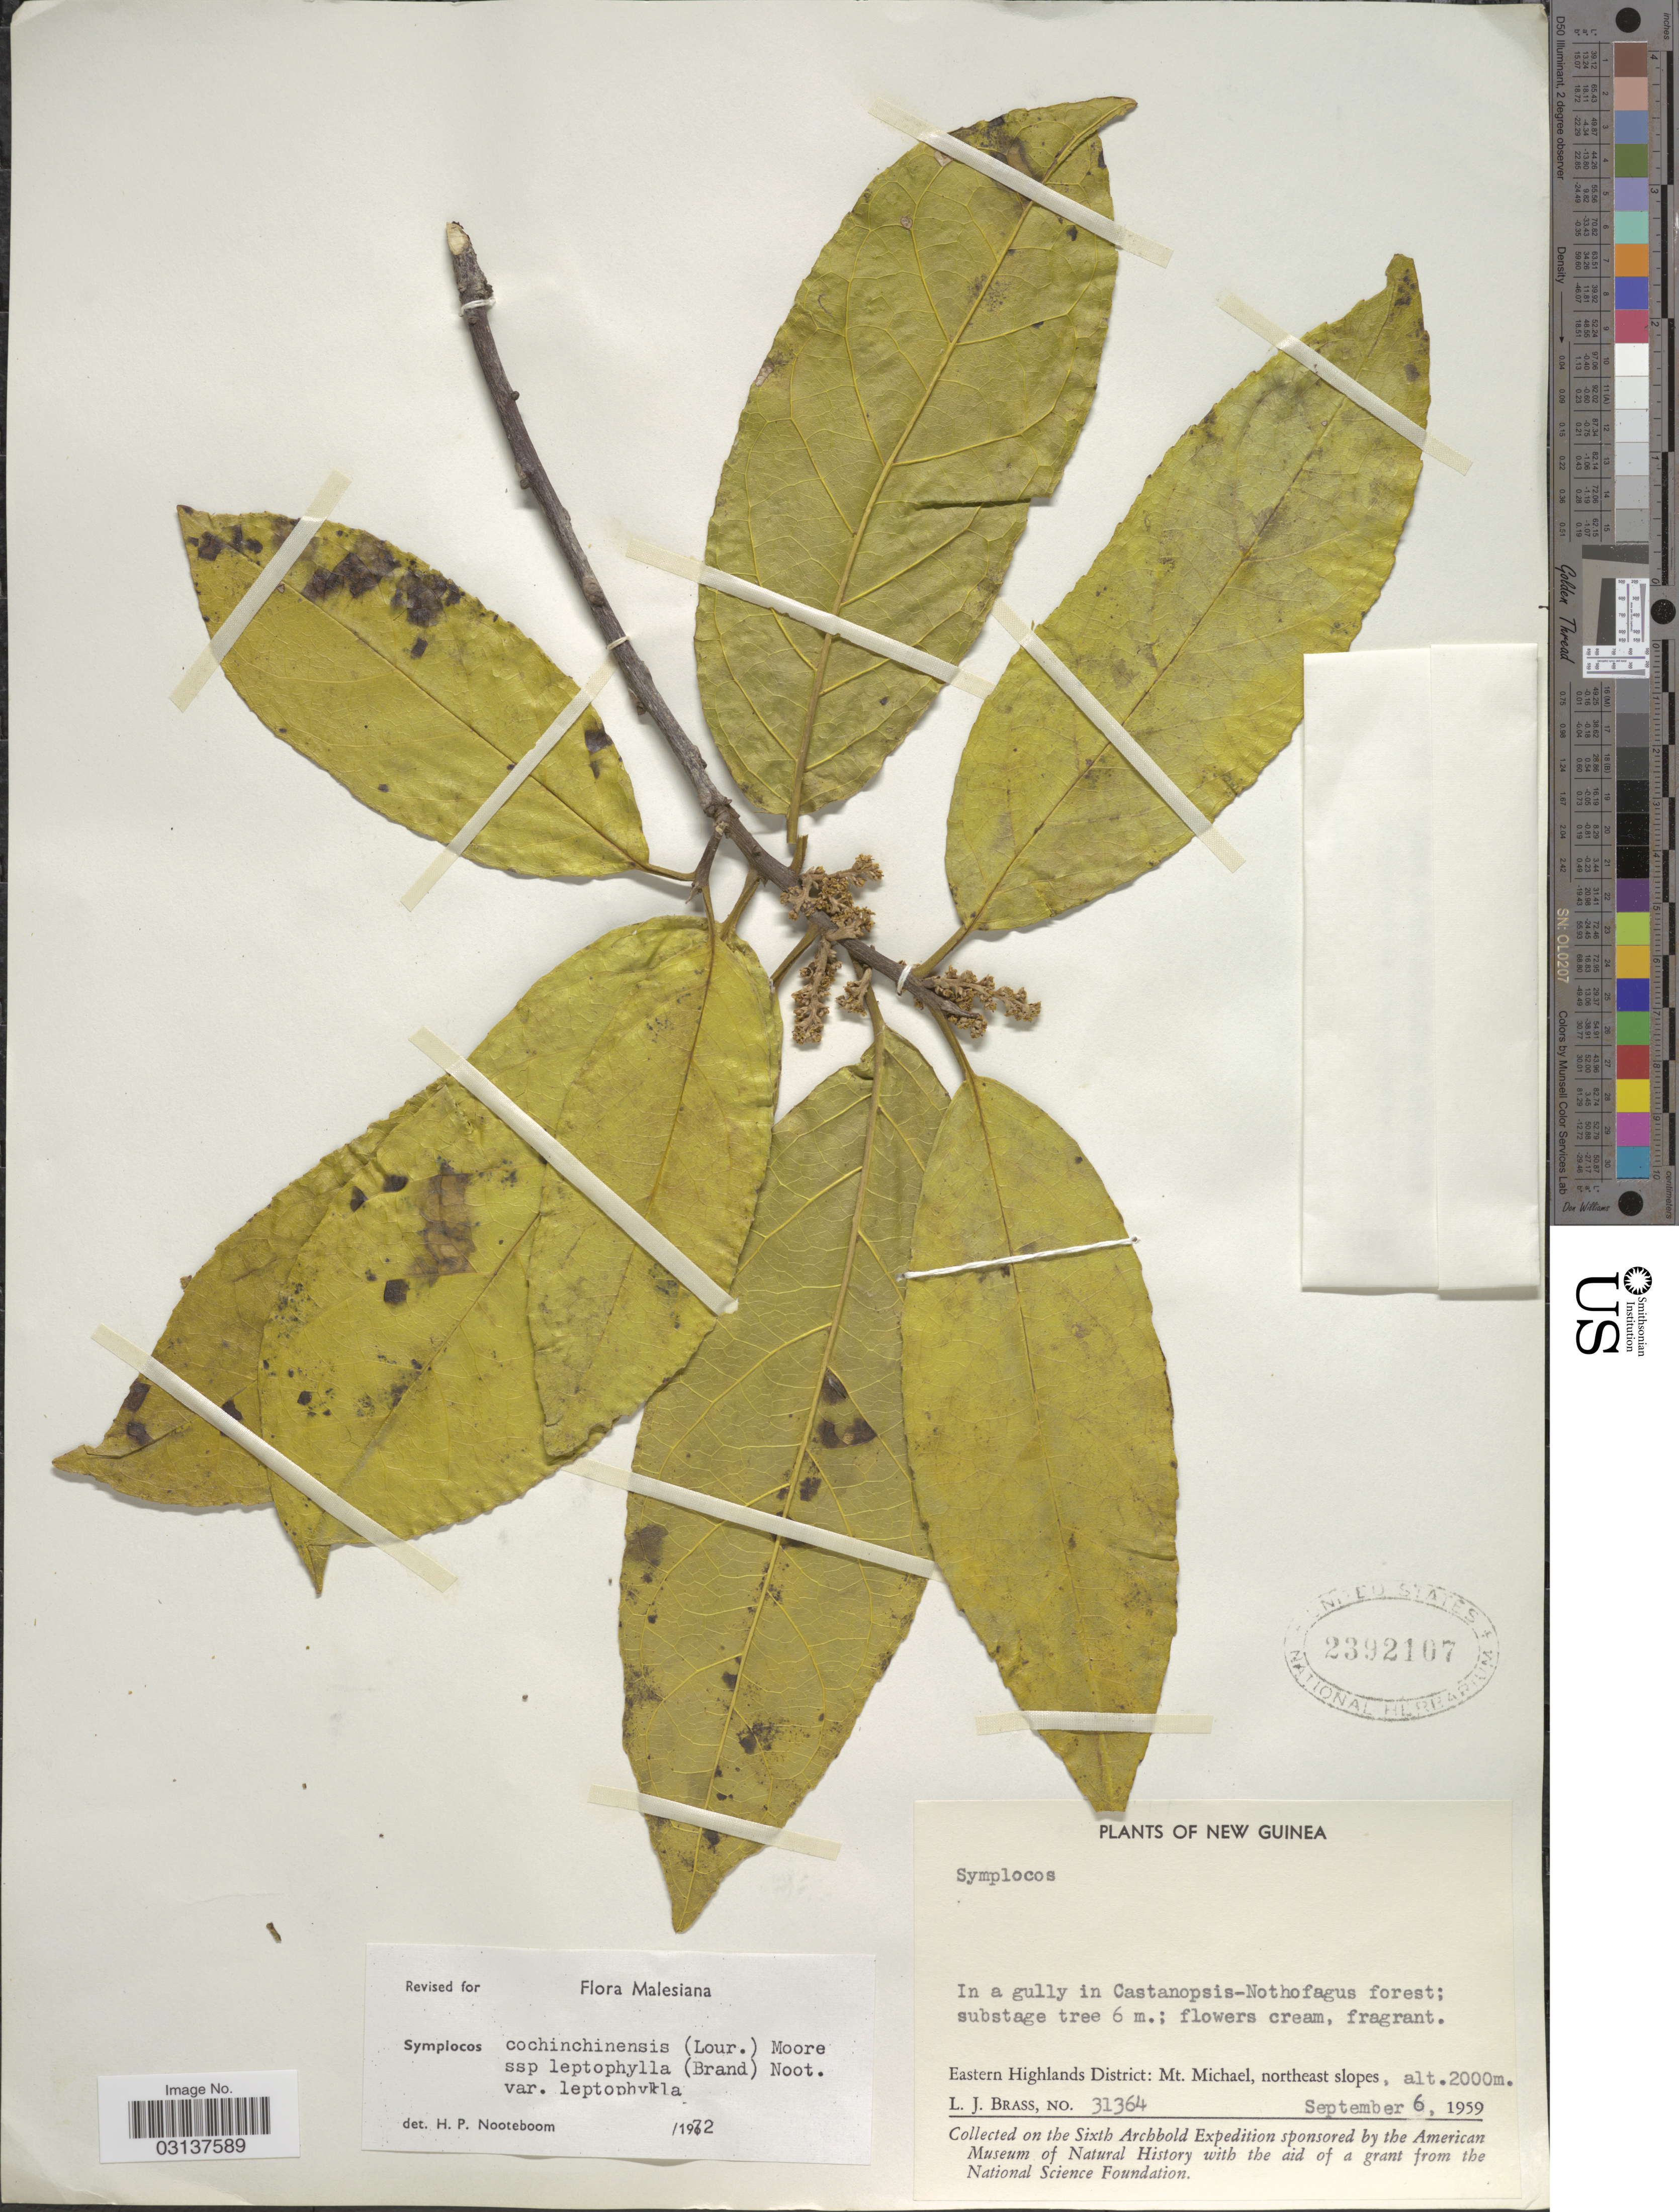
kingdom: Plantae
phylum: Tracheophyta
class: Magnoliopsida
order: Ericales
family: Symplocaceae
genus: Symplocos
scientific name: Symplocos cochinchinensis var. leptophylla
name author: (Brand) Noot.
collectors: L. J. Brass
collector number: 31364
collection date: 1959-09-06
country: Papua New Guinea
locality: New Guinea, Eastern Highlands District: Mt. Michael, northeast slopes.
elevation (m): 2000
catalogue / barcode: US 2392107